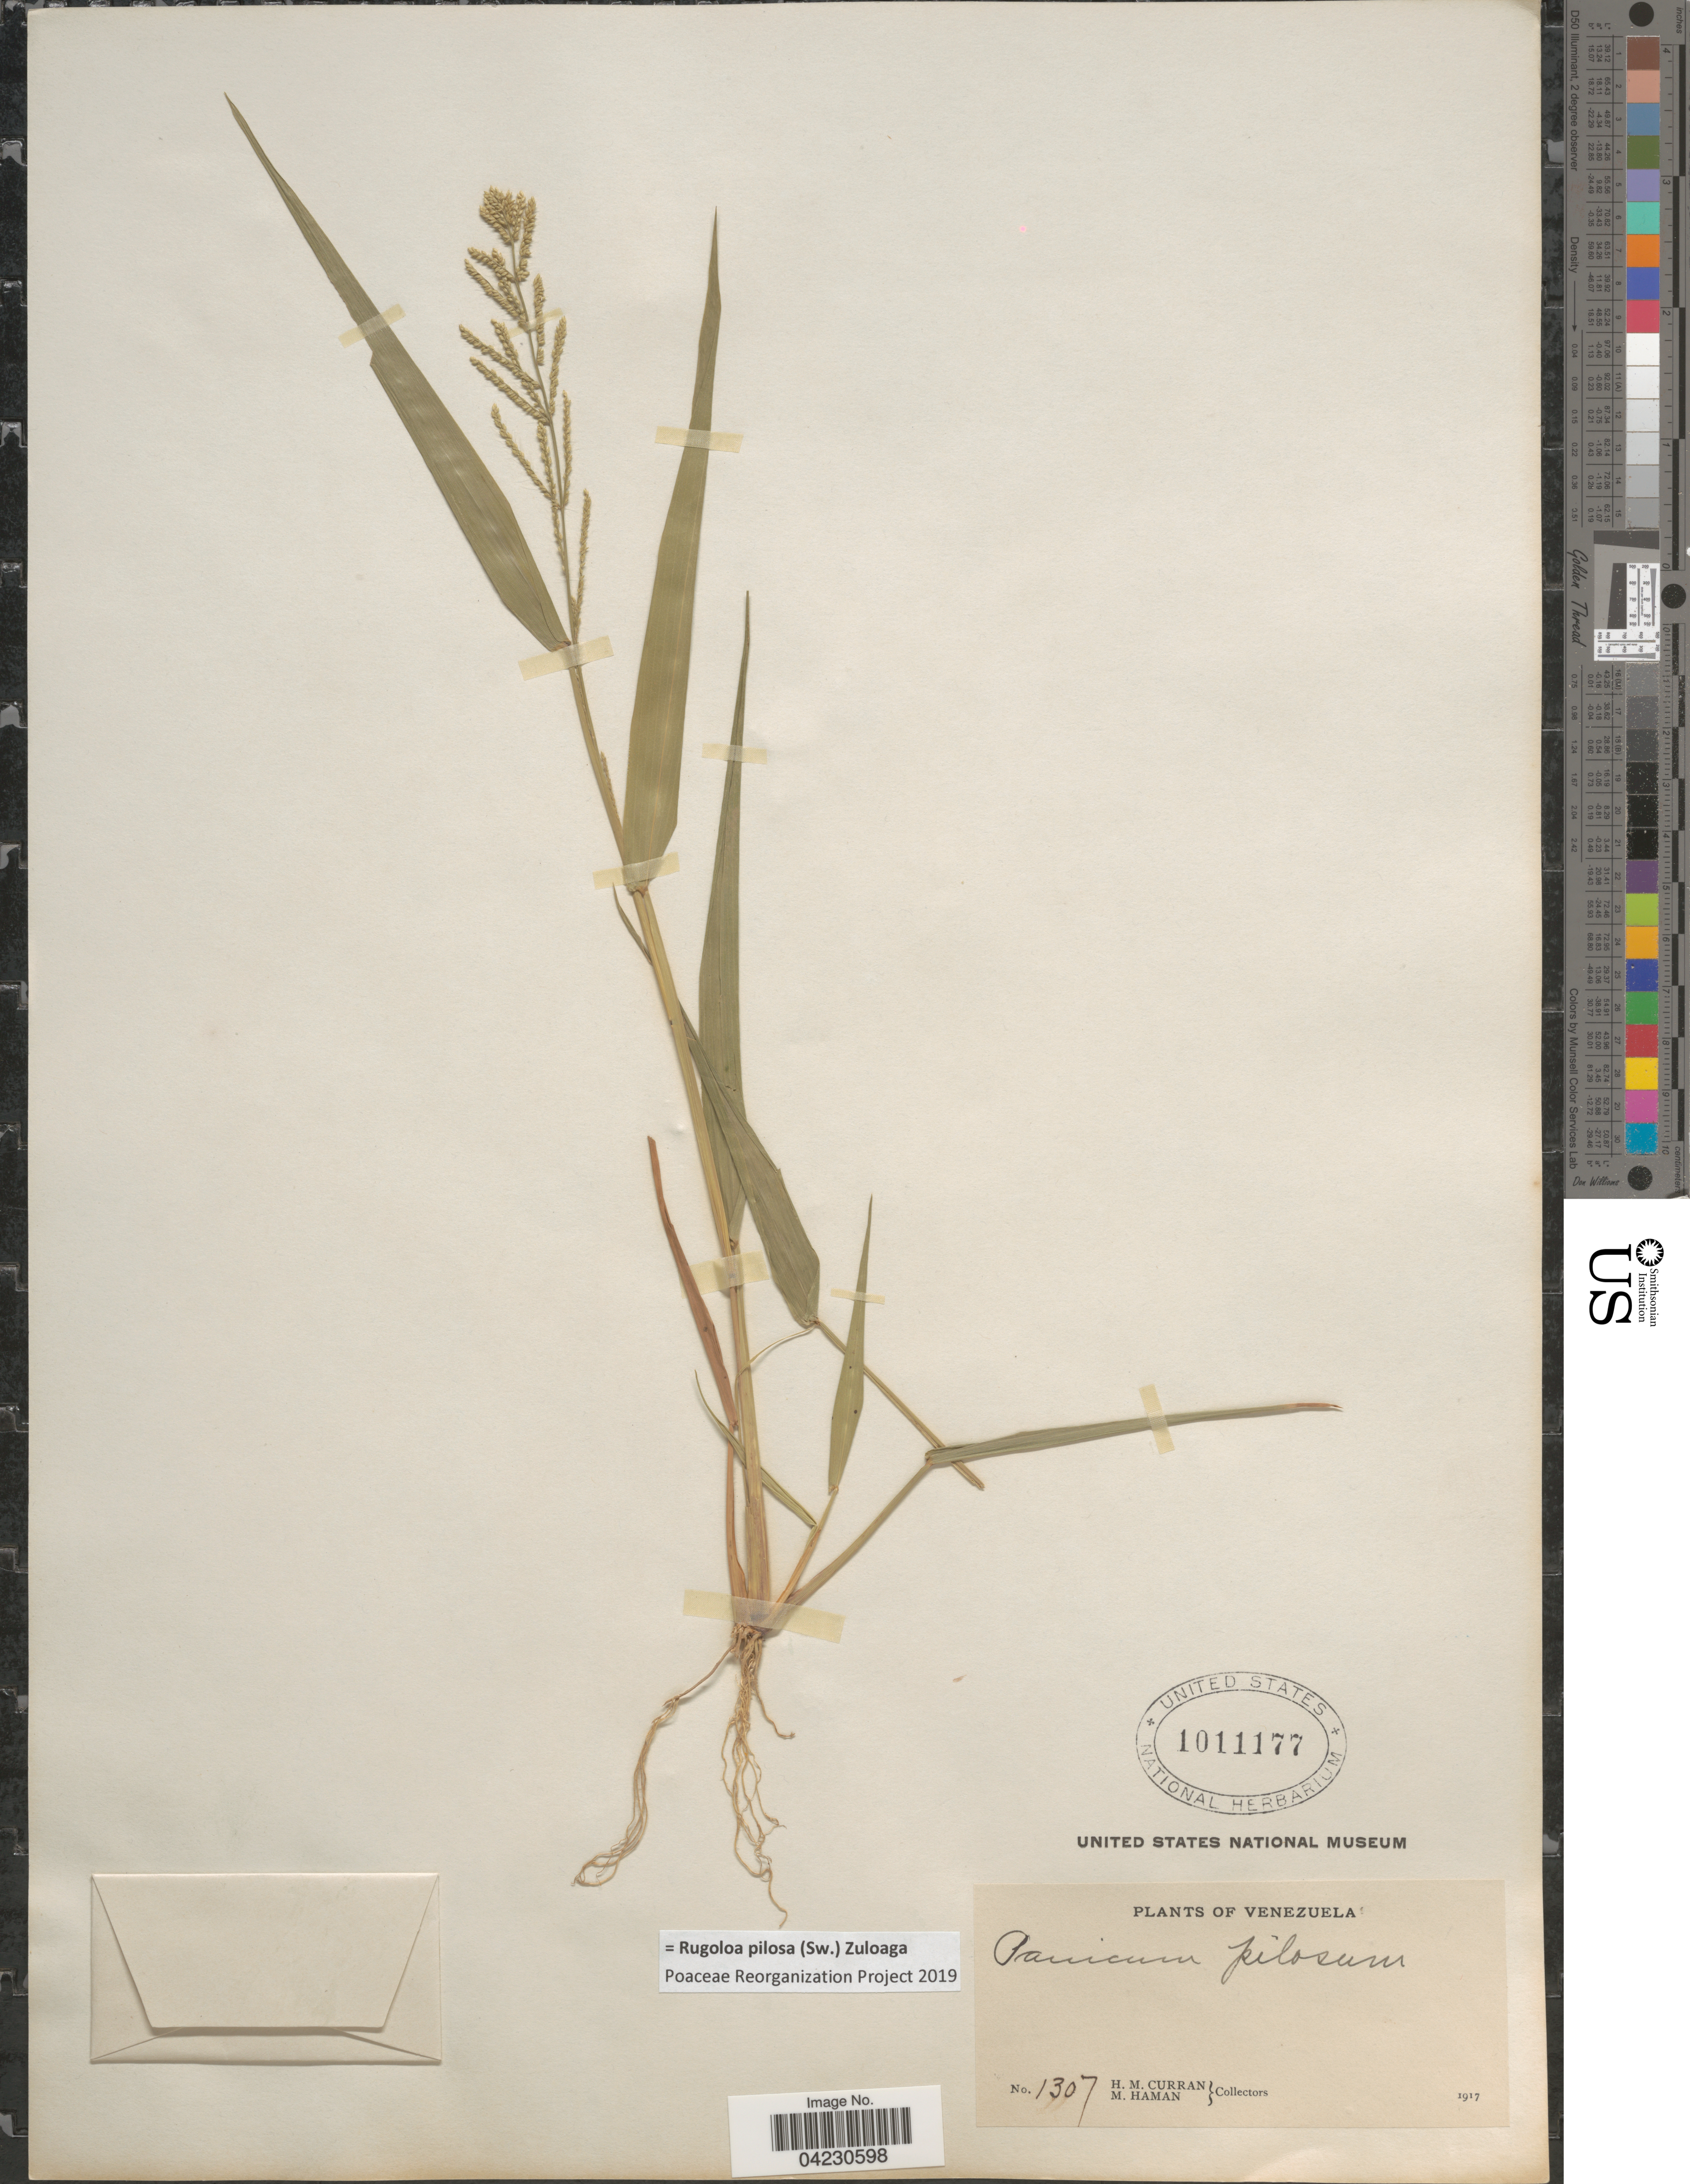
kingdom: Plantae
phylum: Tracheophyta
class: Liliopsida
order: Poales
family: Poaceae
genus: Rugoloa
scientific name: Rugoloa pilosa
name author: (Sw.) Zuloaga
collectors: H. M. Curran & M. Haman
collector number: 1307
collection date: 1917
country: Venezuela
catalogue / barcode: US 1011177